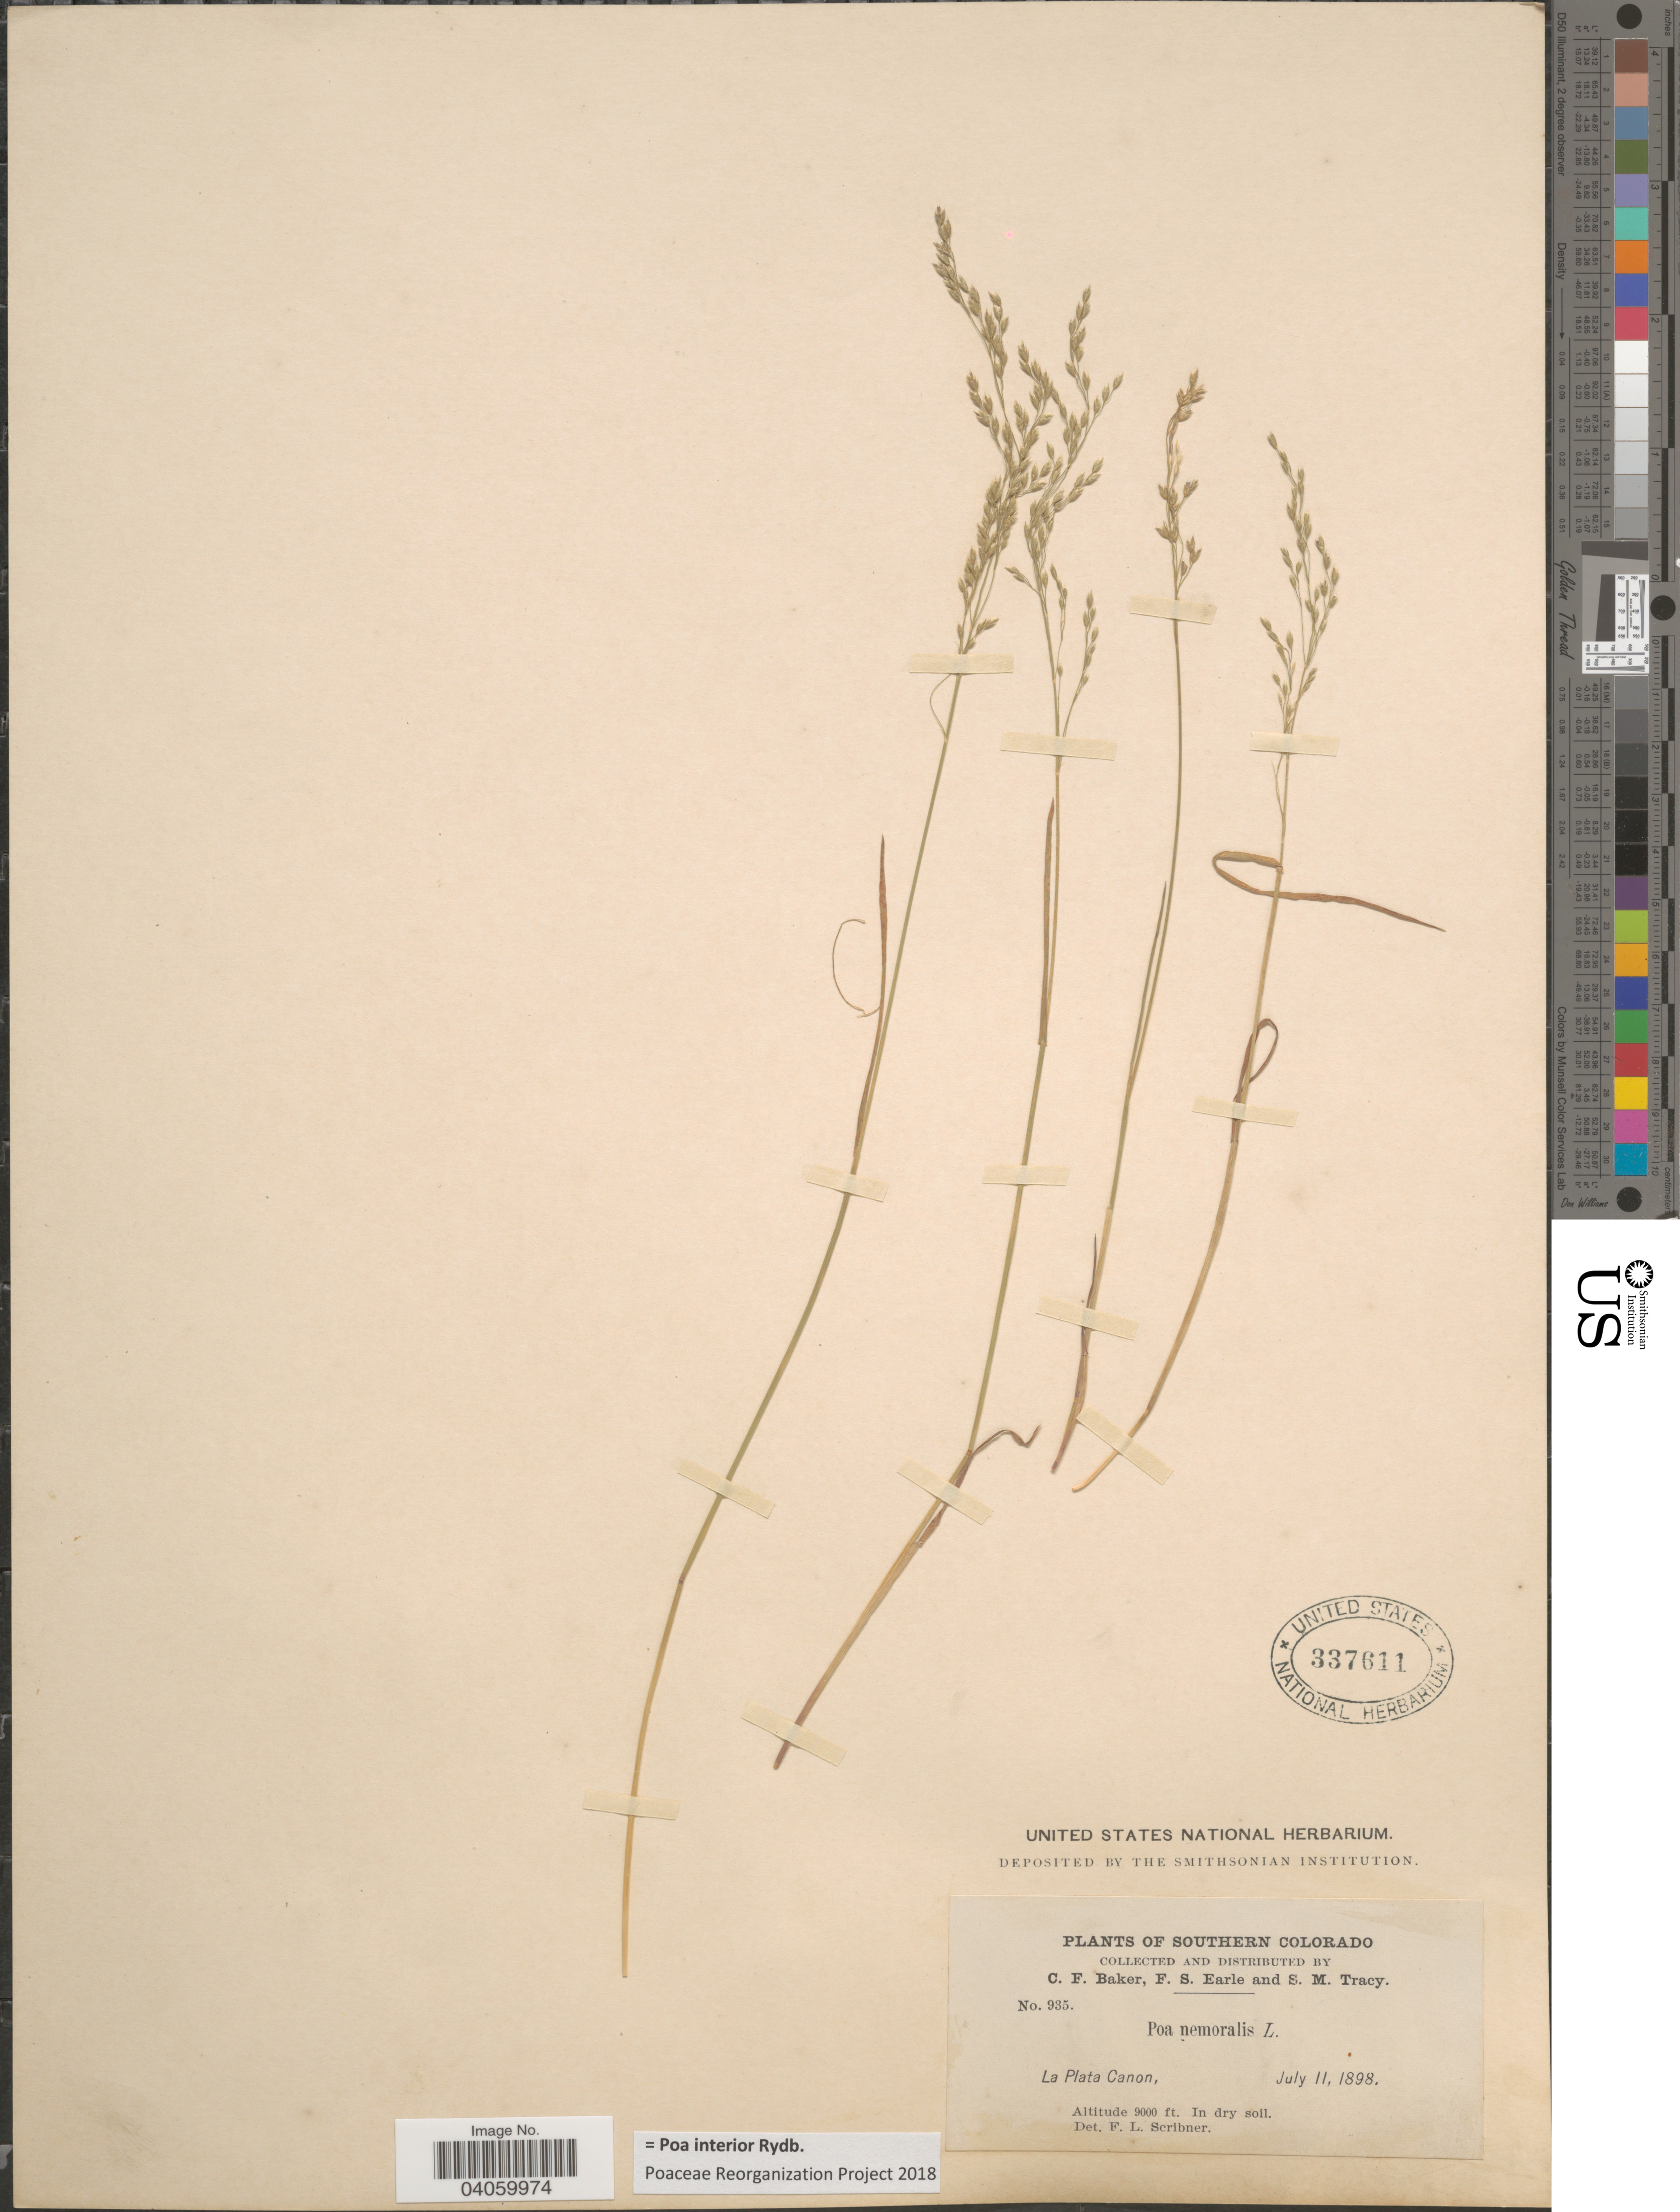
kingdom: Plantae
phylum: Tracheophyta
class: Liliopsida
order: Poales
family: Poaceae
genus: Poa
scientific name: Poa interior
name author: Rydb.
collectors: C. F. Baker, F. S. Earle & S. M. Tracy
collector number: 935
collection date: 1898-07-11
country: United States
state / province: Colorado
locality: Southern Colorado. La Plata Canon.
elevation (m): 2743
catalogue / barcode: US 337611